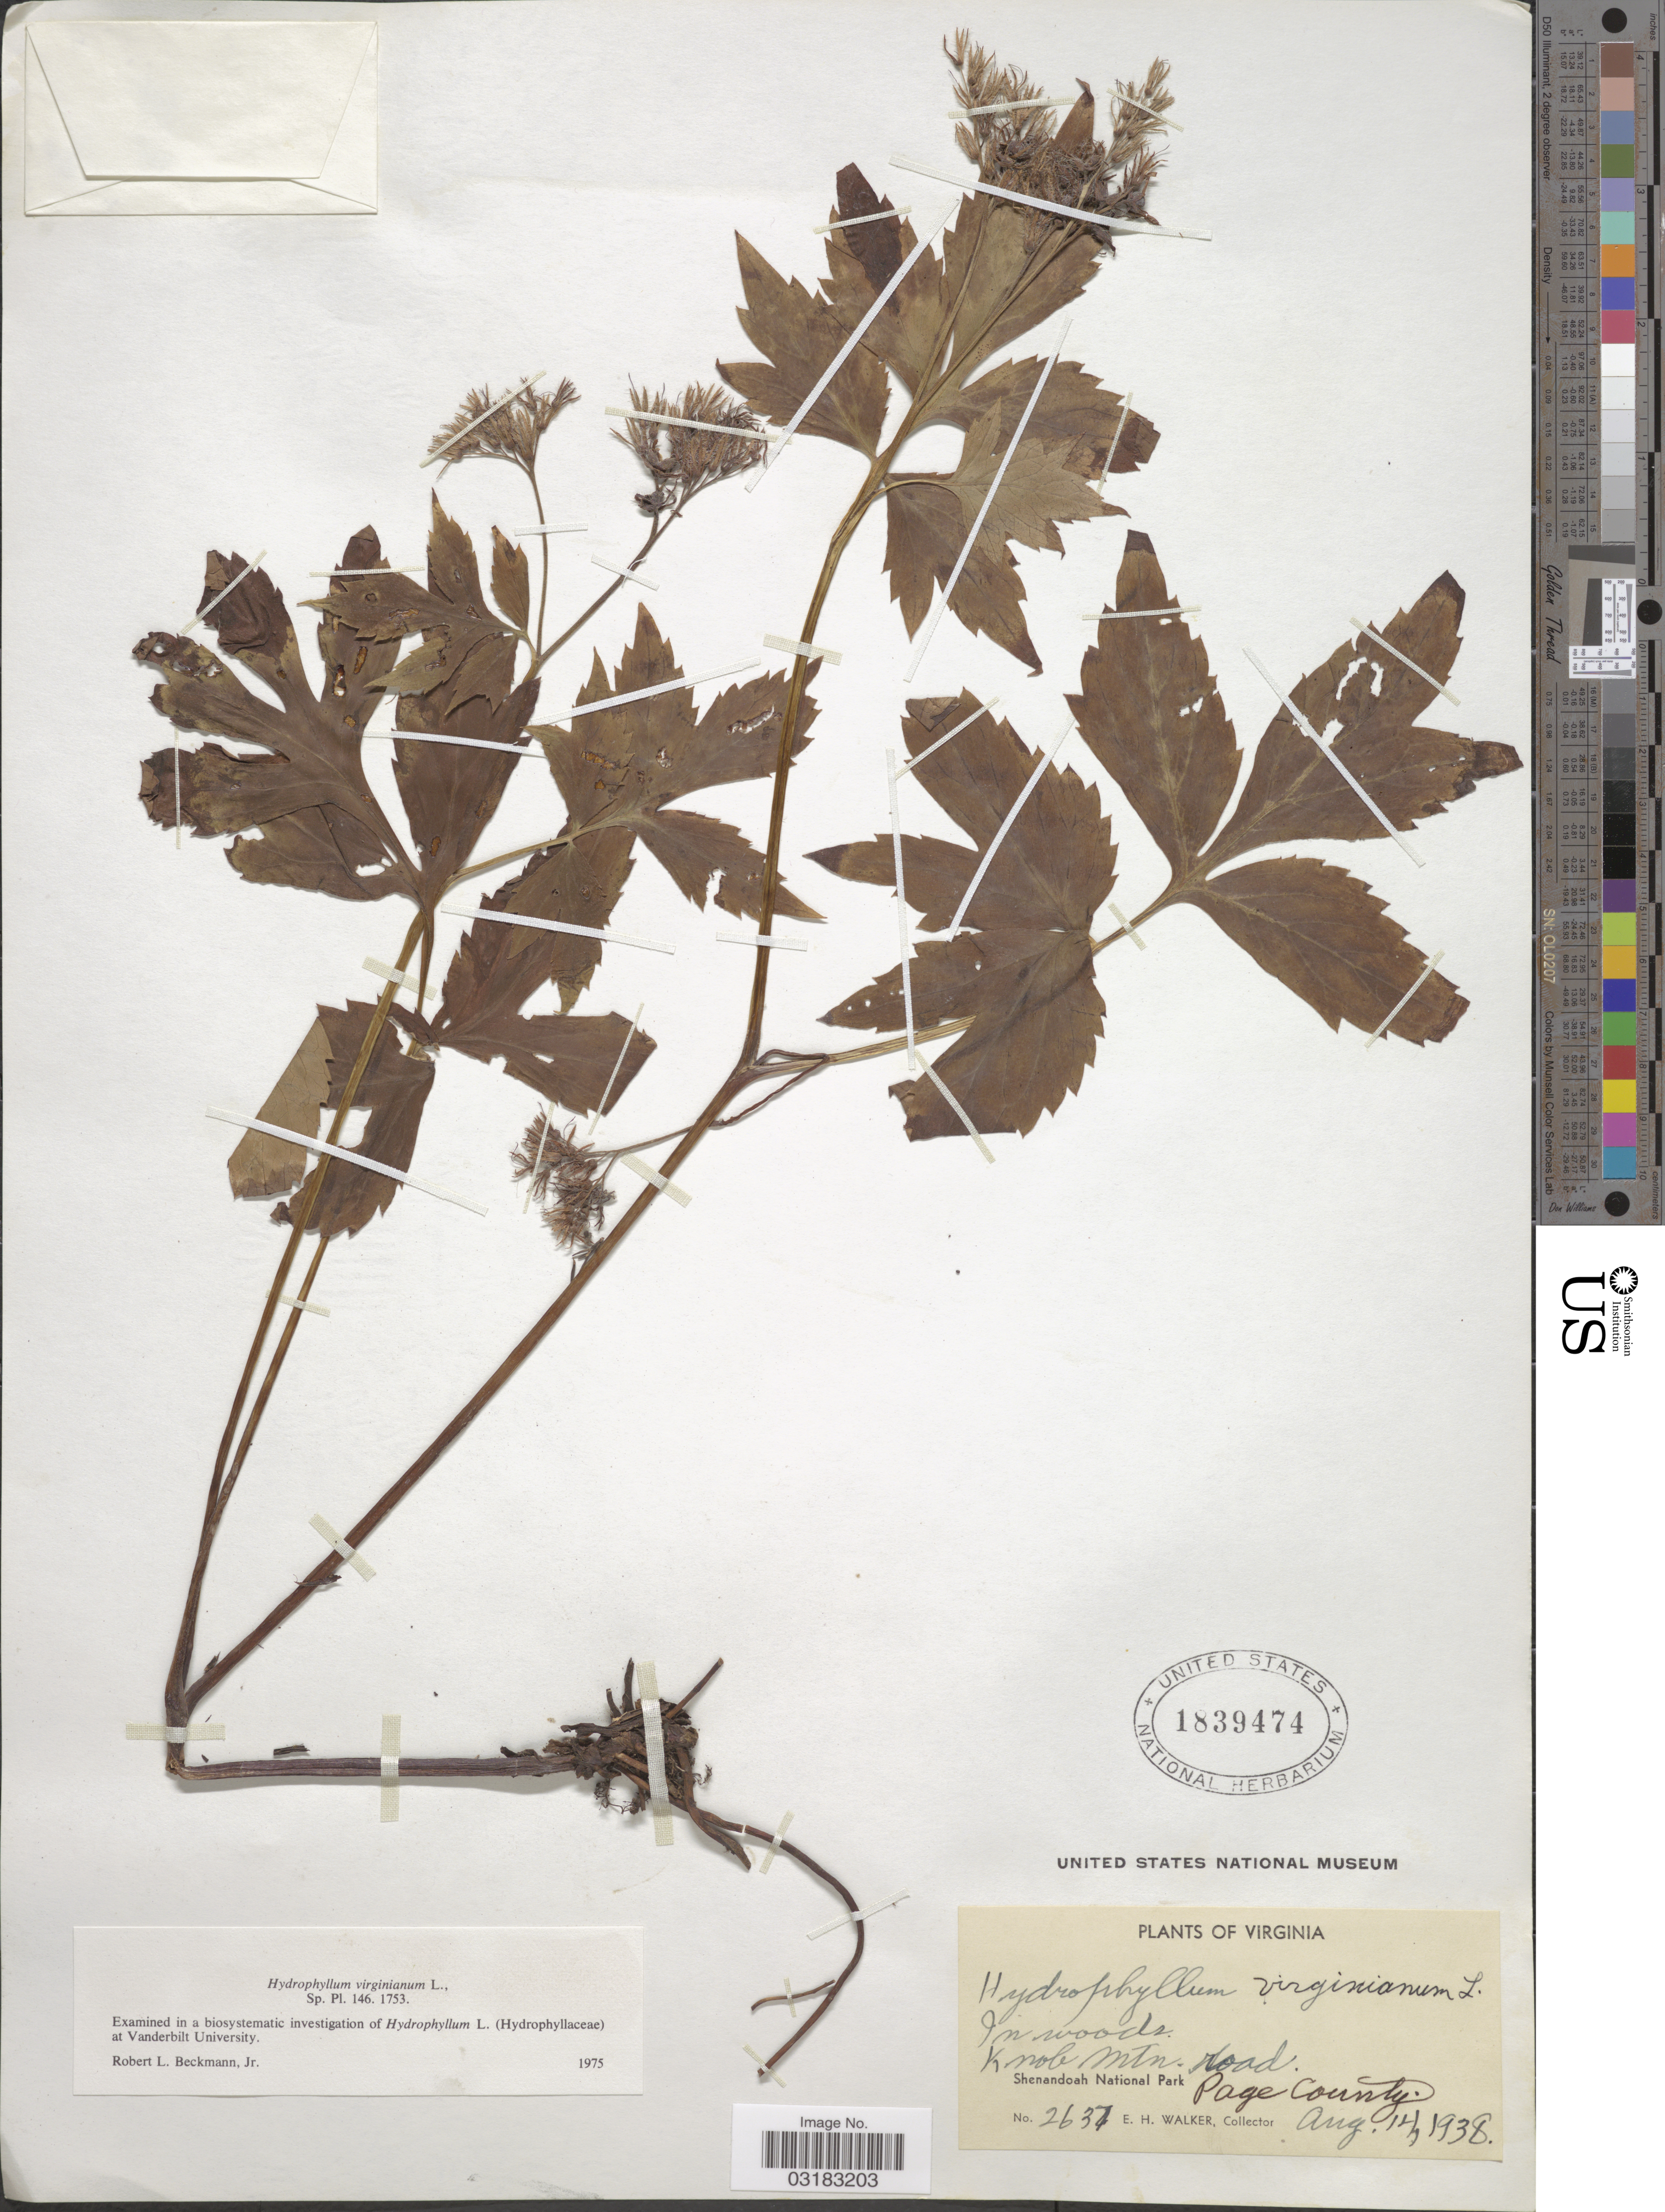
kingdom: Plantae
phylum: Tracheophyta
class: Magnoliopsida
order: Boraginales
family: Hydrophyllaceae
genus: Hydrophyllum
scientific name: Hydrophyllum virginianum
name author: L.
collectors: E. H. Walker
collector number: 2637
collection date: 1938-08-14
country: United States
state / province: Virginia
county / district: Page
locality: Knob Mtn. road. Shenandoah National Park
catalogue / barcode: US 1839474